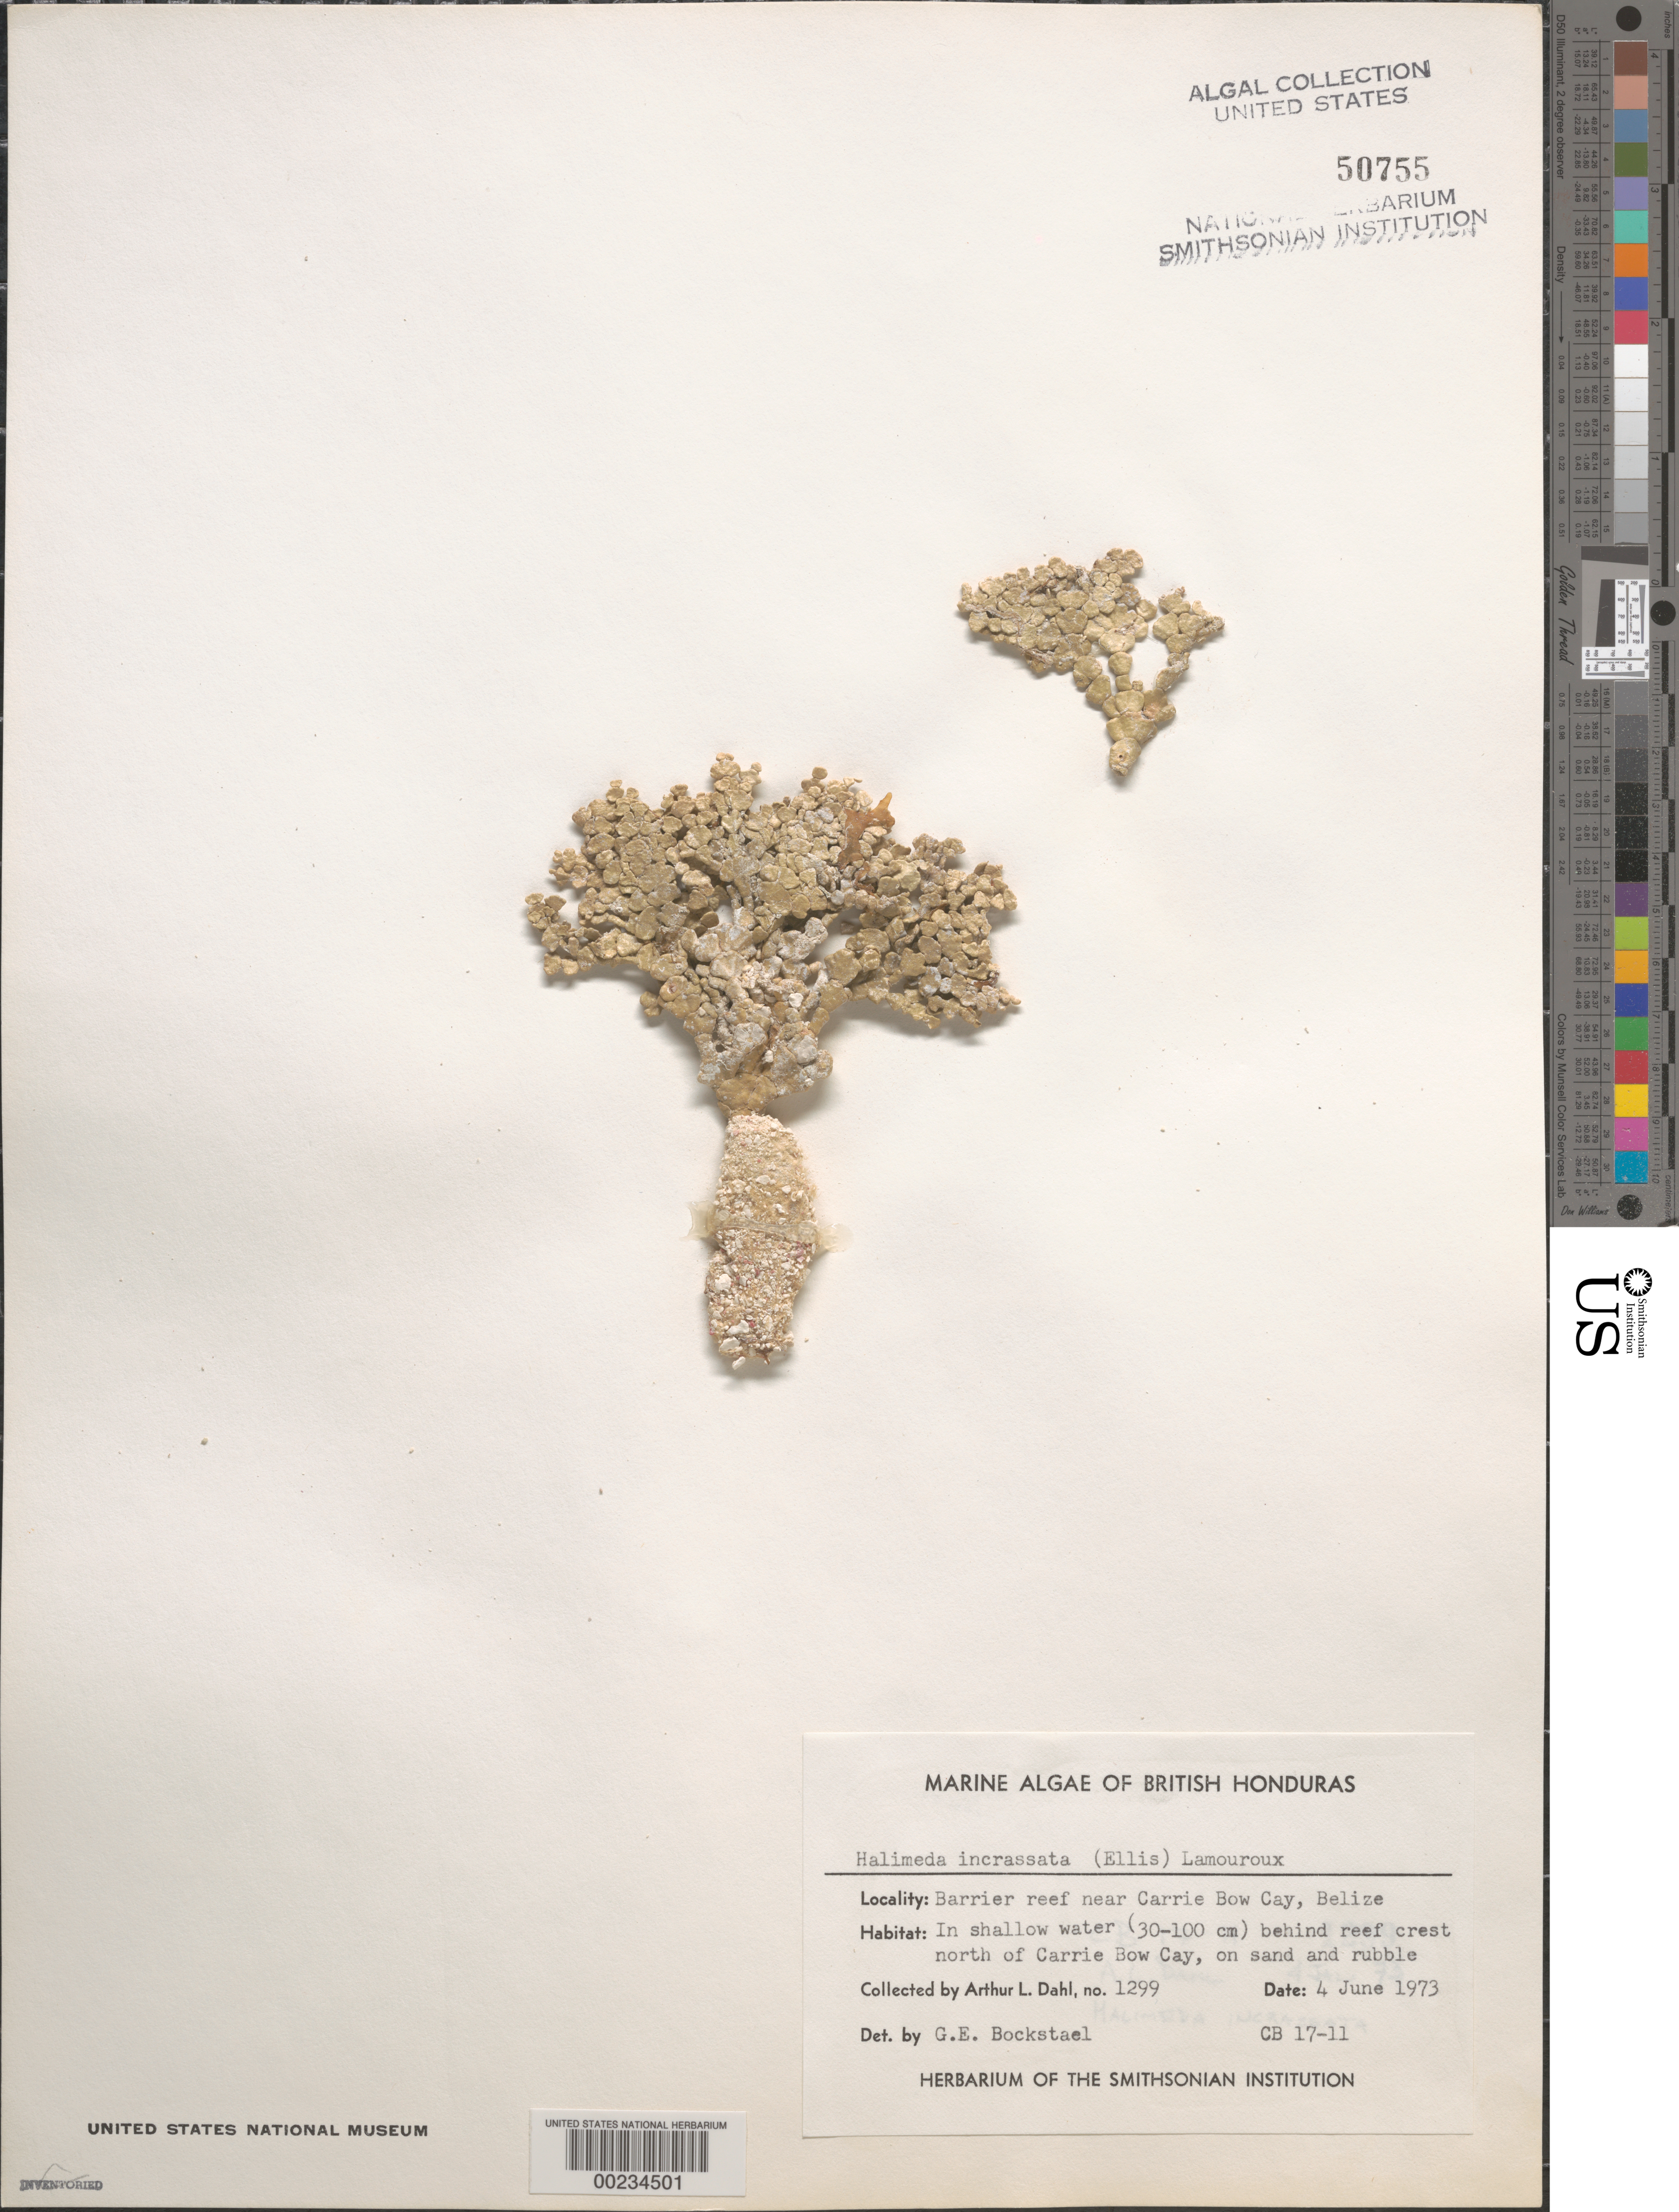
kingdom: Plantae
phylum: Chlorophyta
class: Ulvophyceae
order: Bryopsidales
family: Halimedaceae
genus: Halimeda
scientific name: Halimeda incrassata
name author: (J. Ellis) J.V.Lamouroux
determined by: Bockstael, G. E.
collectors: A. Dahl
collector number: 1299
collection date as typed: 04 Jun 1973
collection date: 1973-06-04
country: Belize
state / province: Stann Creek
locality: North of Carrie Bow Cay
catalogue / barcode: US 50755